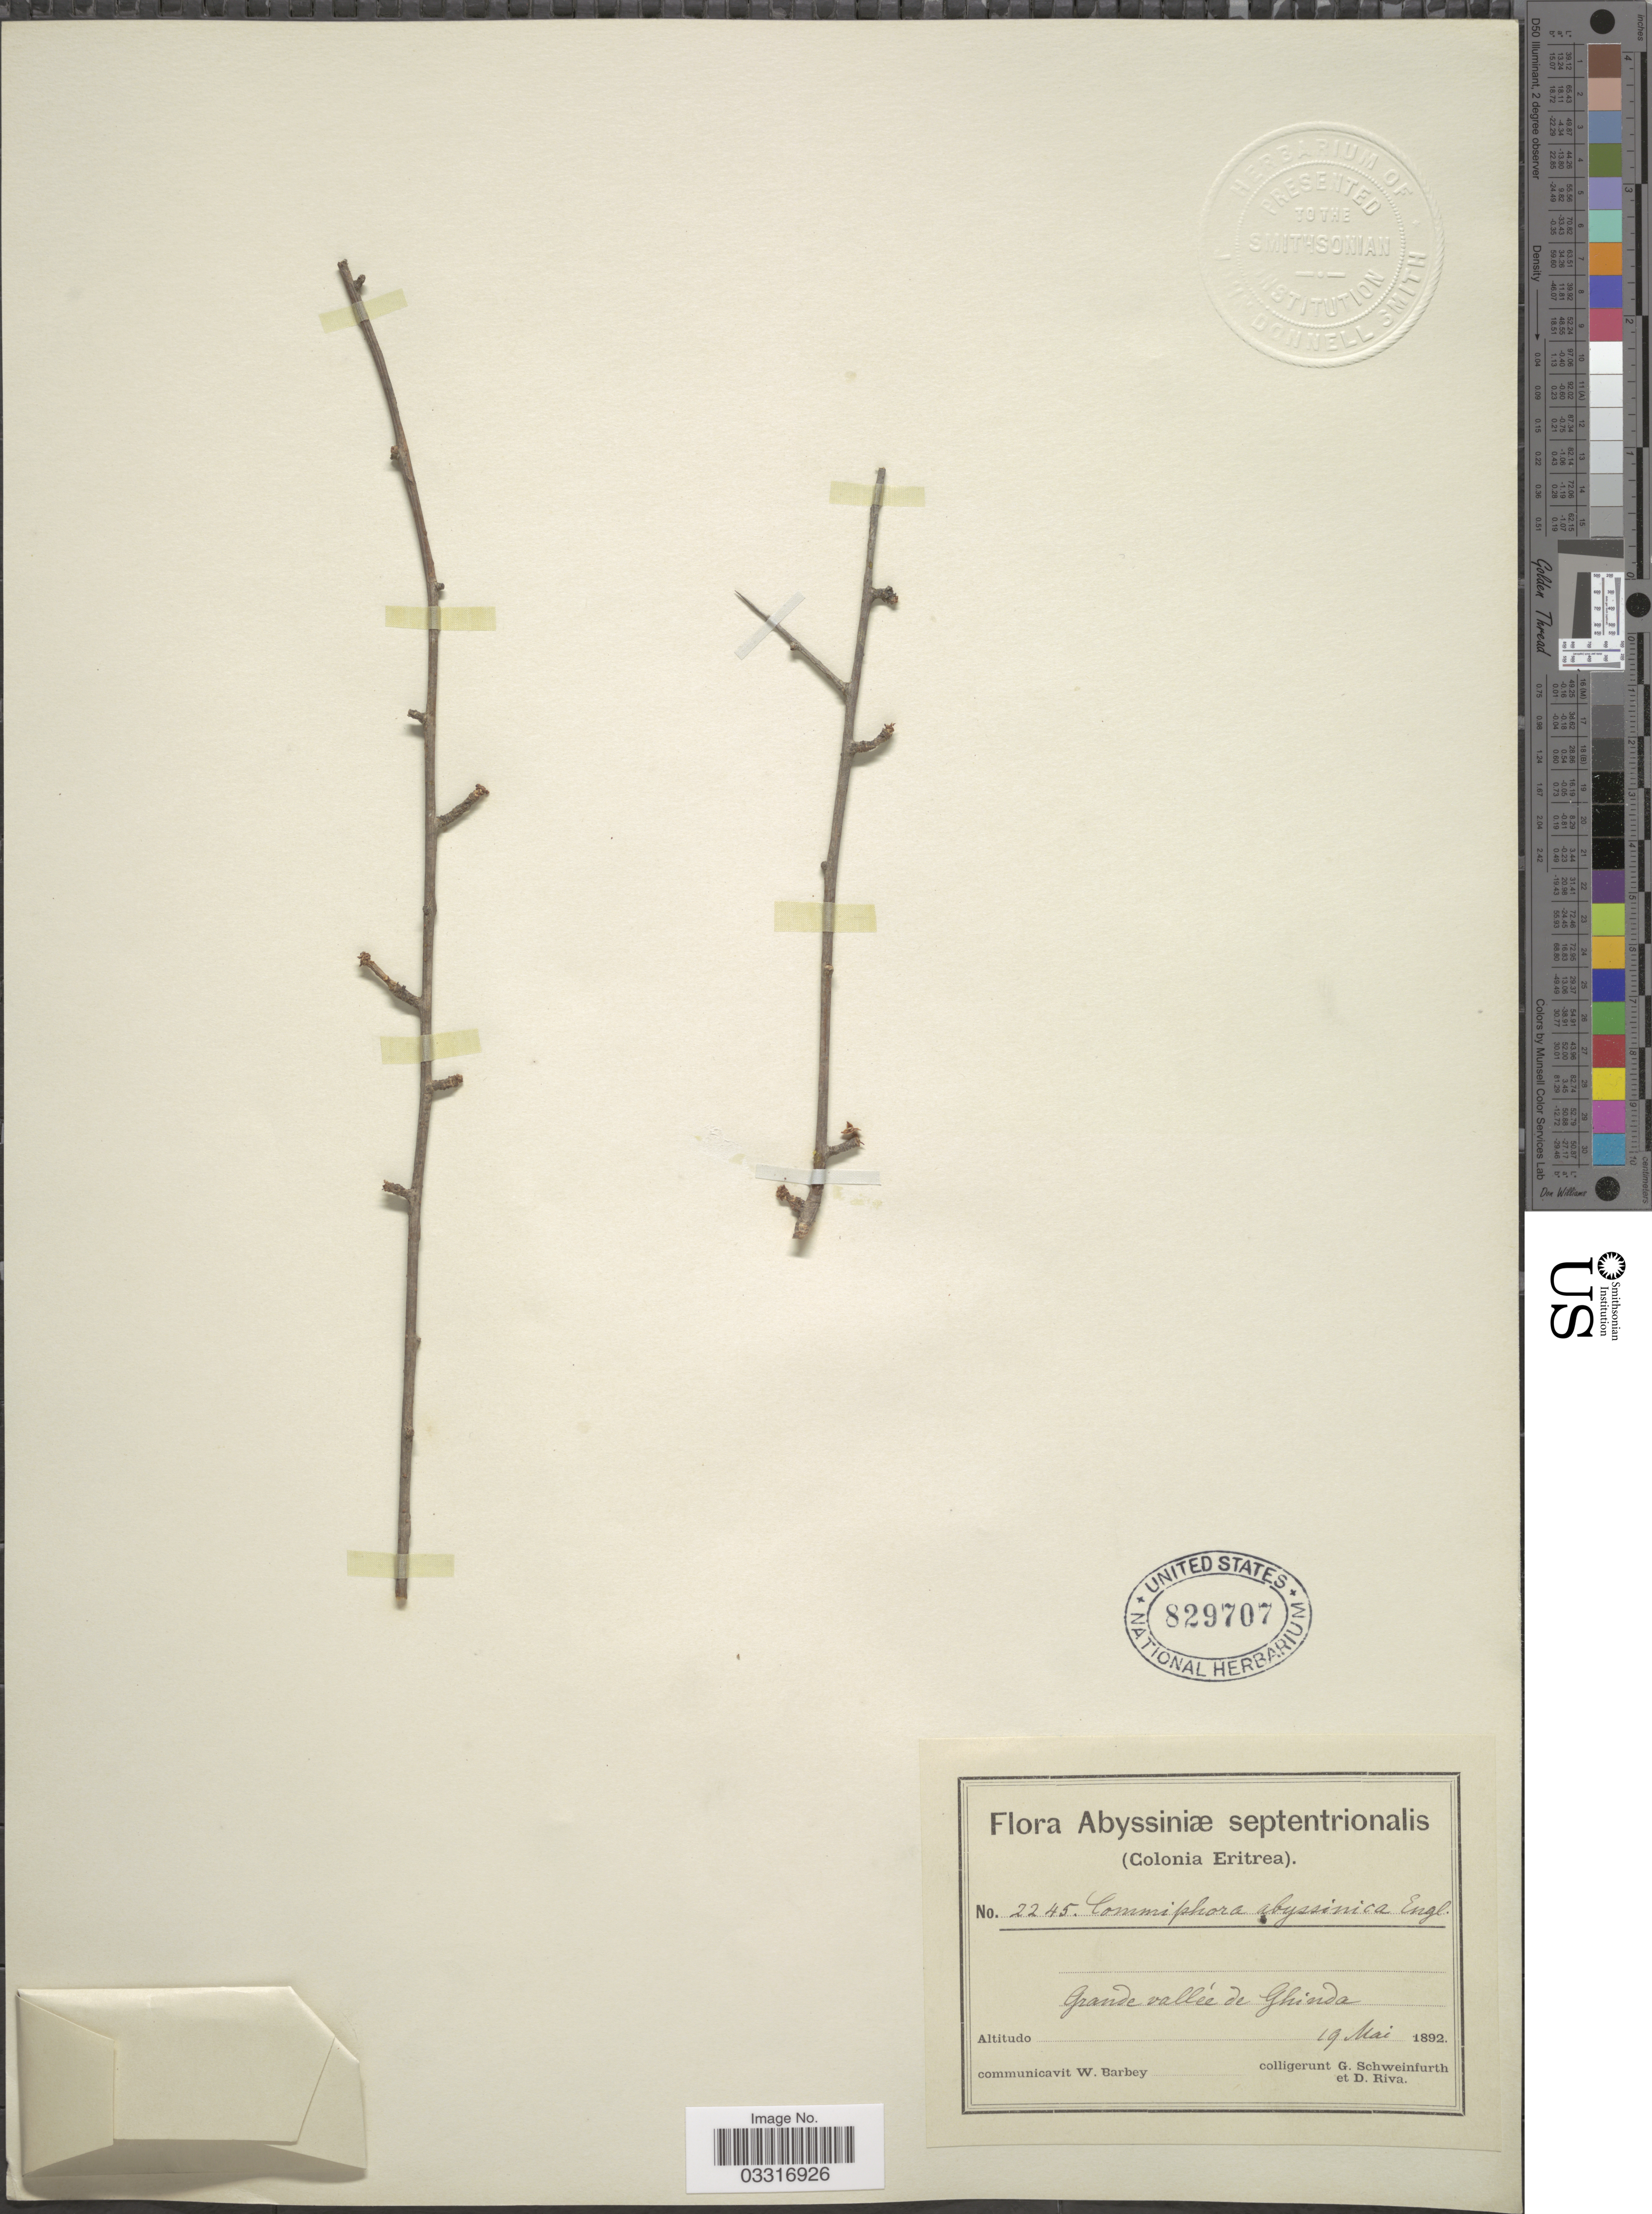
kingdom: Plantae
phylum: Tracheophyta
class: Magnoliopsida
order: Sapindales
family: Burseraceae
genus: Commiphora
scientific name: Commiphora abyssinica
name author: (Engl.) Engl.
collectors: G. A. Schweinfurth & D. Riva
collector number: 2245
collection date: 1892-05-19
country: Eritrea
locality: Abyssiniæ septentrionalis (Colonia Eritrea),Grande vallée de Ghinda.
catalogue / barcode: US 829707